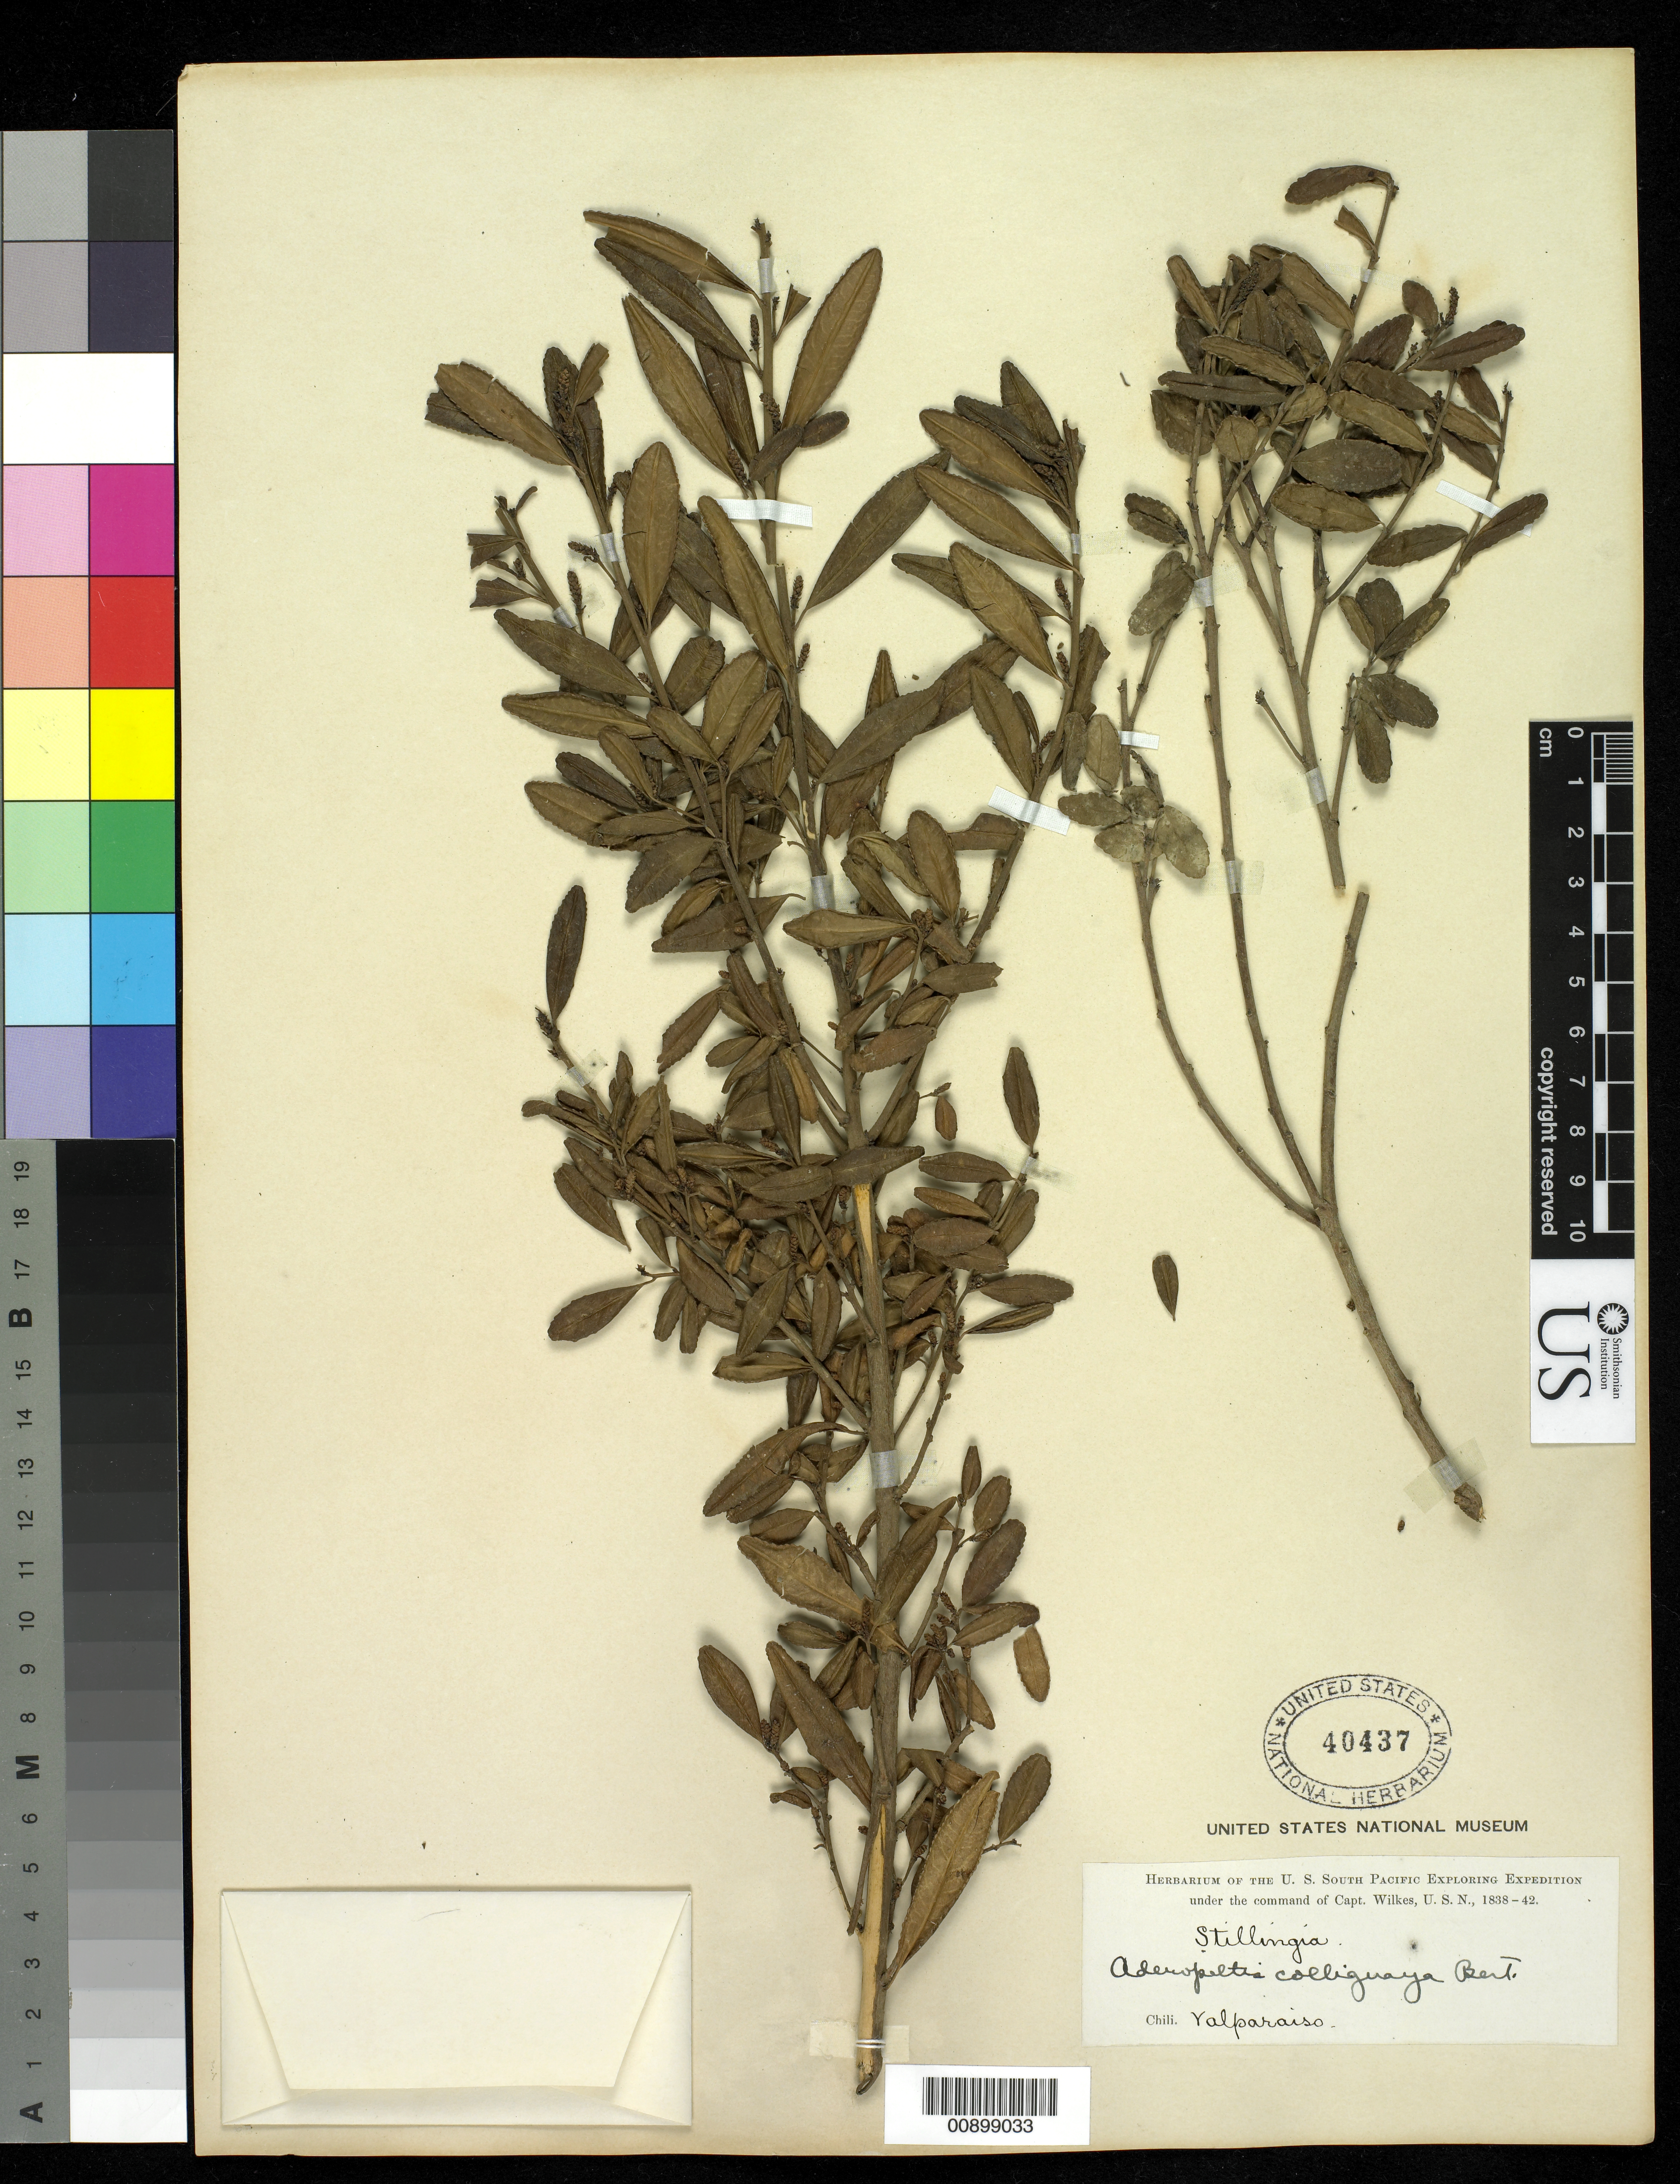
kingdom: Plantae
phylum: Tracheophyta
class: Magnoliopsida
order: Malpighiales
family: Euphorbiaceae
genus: Adenopeltis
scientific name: Adenopeltis colliguaya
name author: Bertero ex A. Juss.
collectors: Wilkes Explor. Exped.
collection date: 1838/1842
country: Chile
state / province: Valparaíso (V)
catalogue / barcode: US 40437